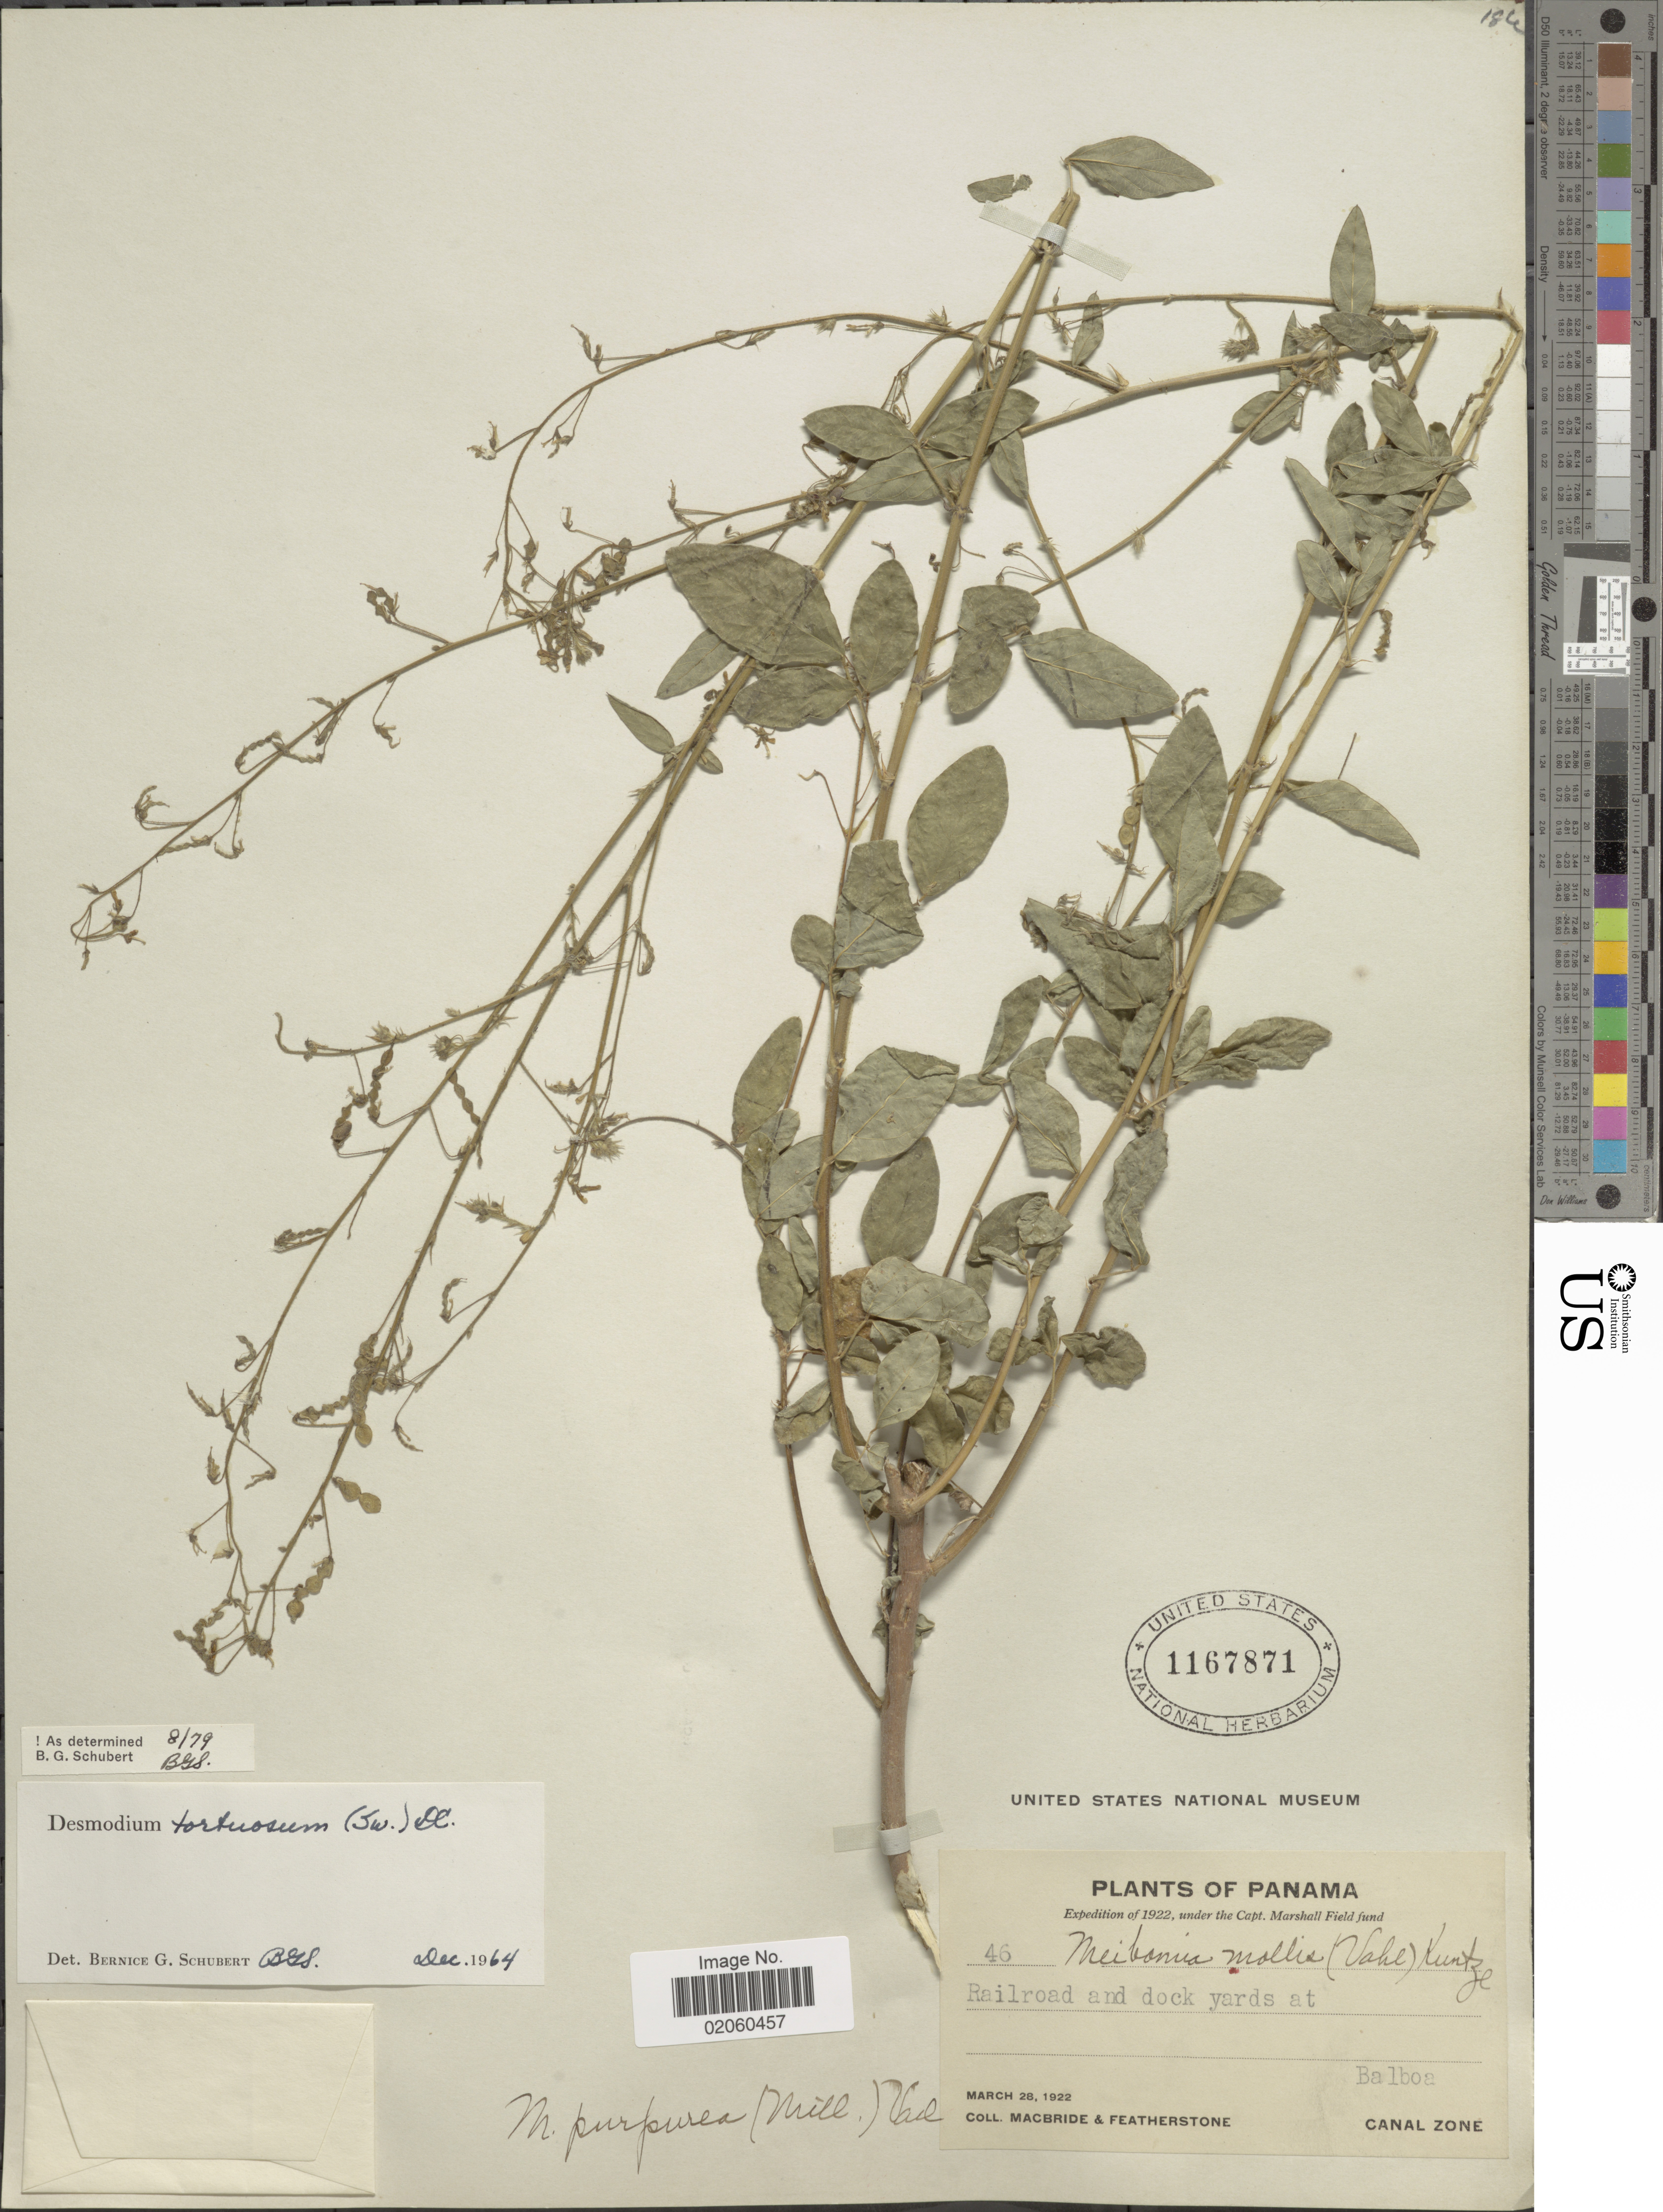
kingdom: Plantae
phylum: Tracheophyta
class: Magnoliopsida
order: Fabales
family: Fabaceae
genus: Desmodium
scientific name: Desmodium tortuosum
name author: (Sw.) DC.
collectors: Macbride, -- & -. Featherstone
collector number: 46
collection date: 1922-03-28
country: Panama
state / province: Colón / Panamá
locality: Balboa, Canal Zone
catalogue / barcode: US 1167871